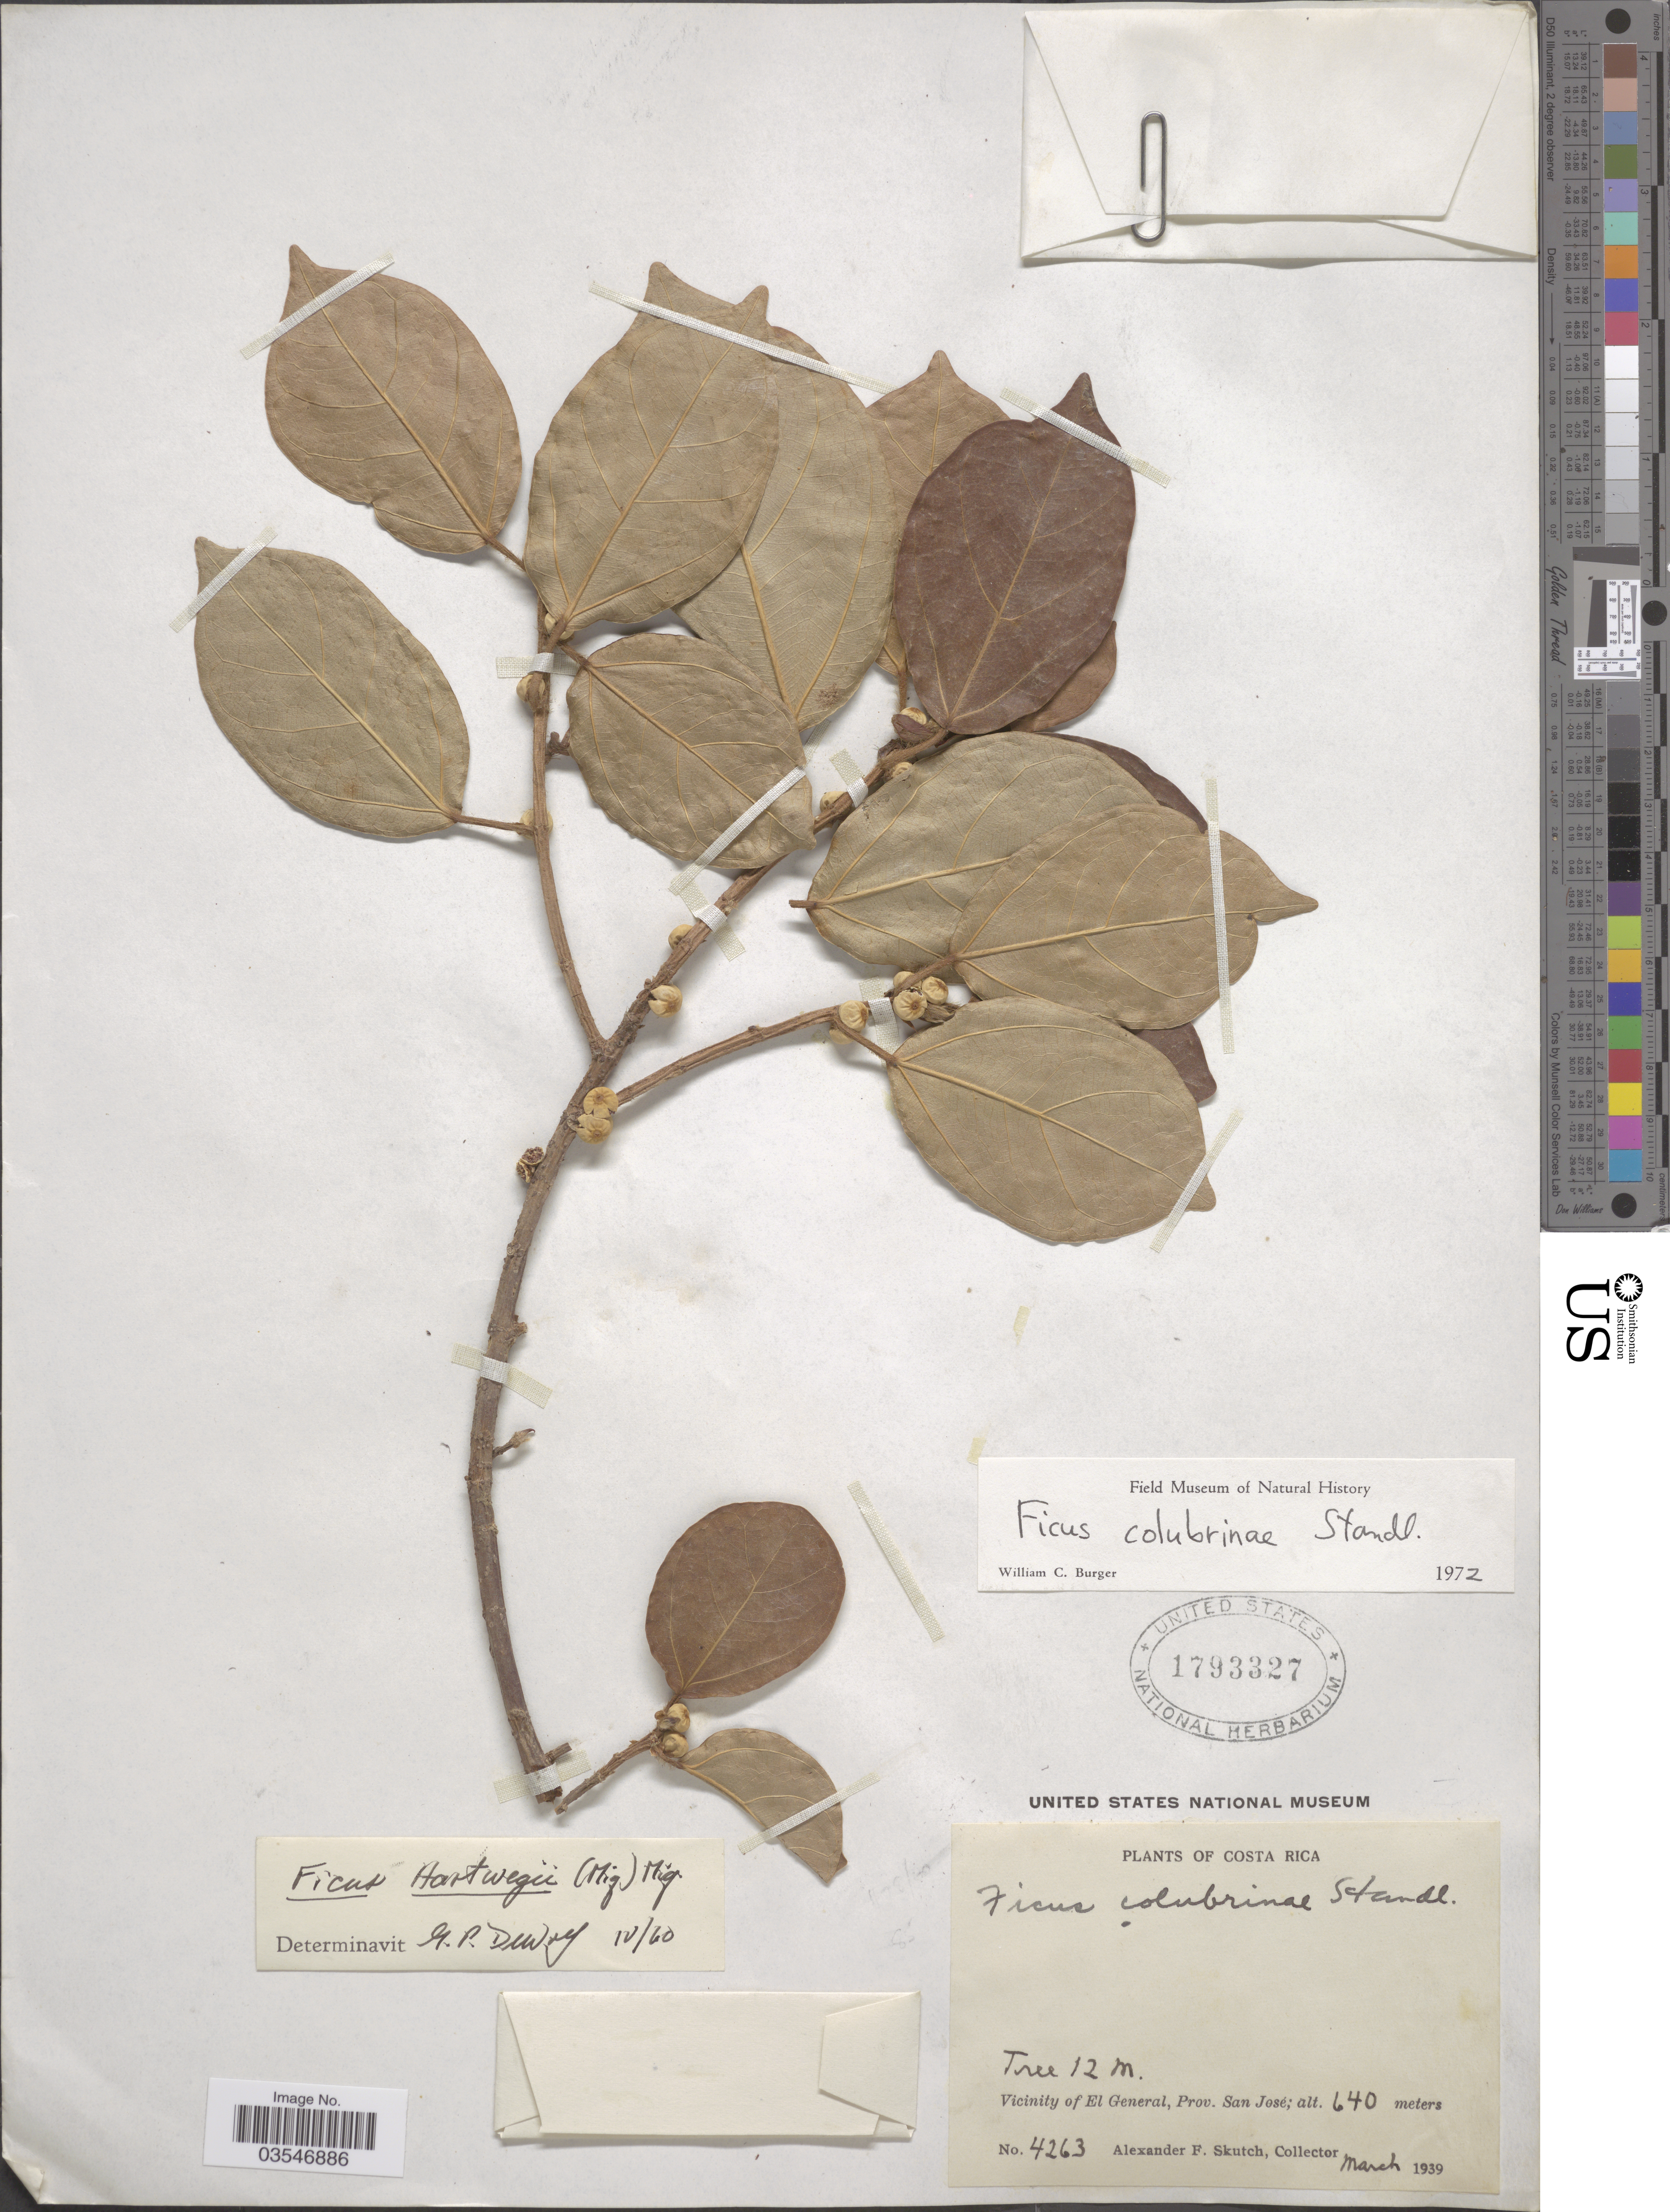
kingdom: Plantae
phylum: Tracheophyta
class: Magnoliopsida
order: Rosales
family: Moraceae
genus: Ficus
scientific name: Ficus colubrinae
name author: Standl.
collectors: A. F. Skutch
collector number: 4263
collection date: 1939-03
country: Costa Rica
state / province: San José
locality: Vicinity of El General.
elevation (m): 640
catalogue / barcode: US 1793327